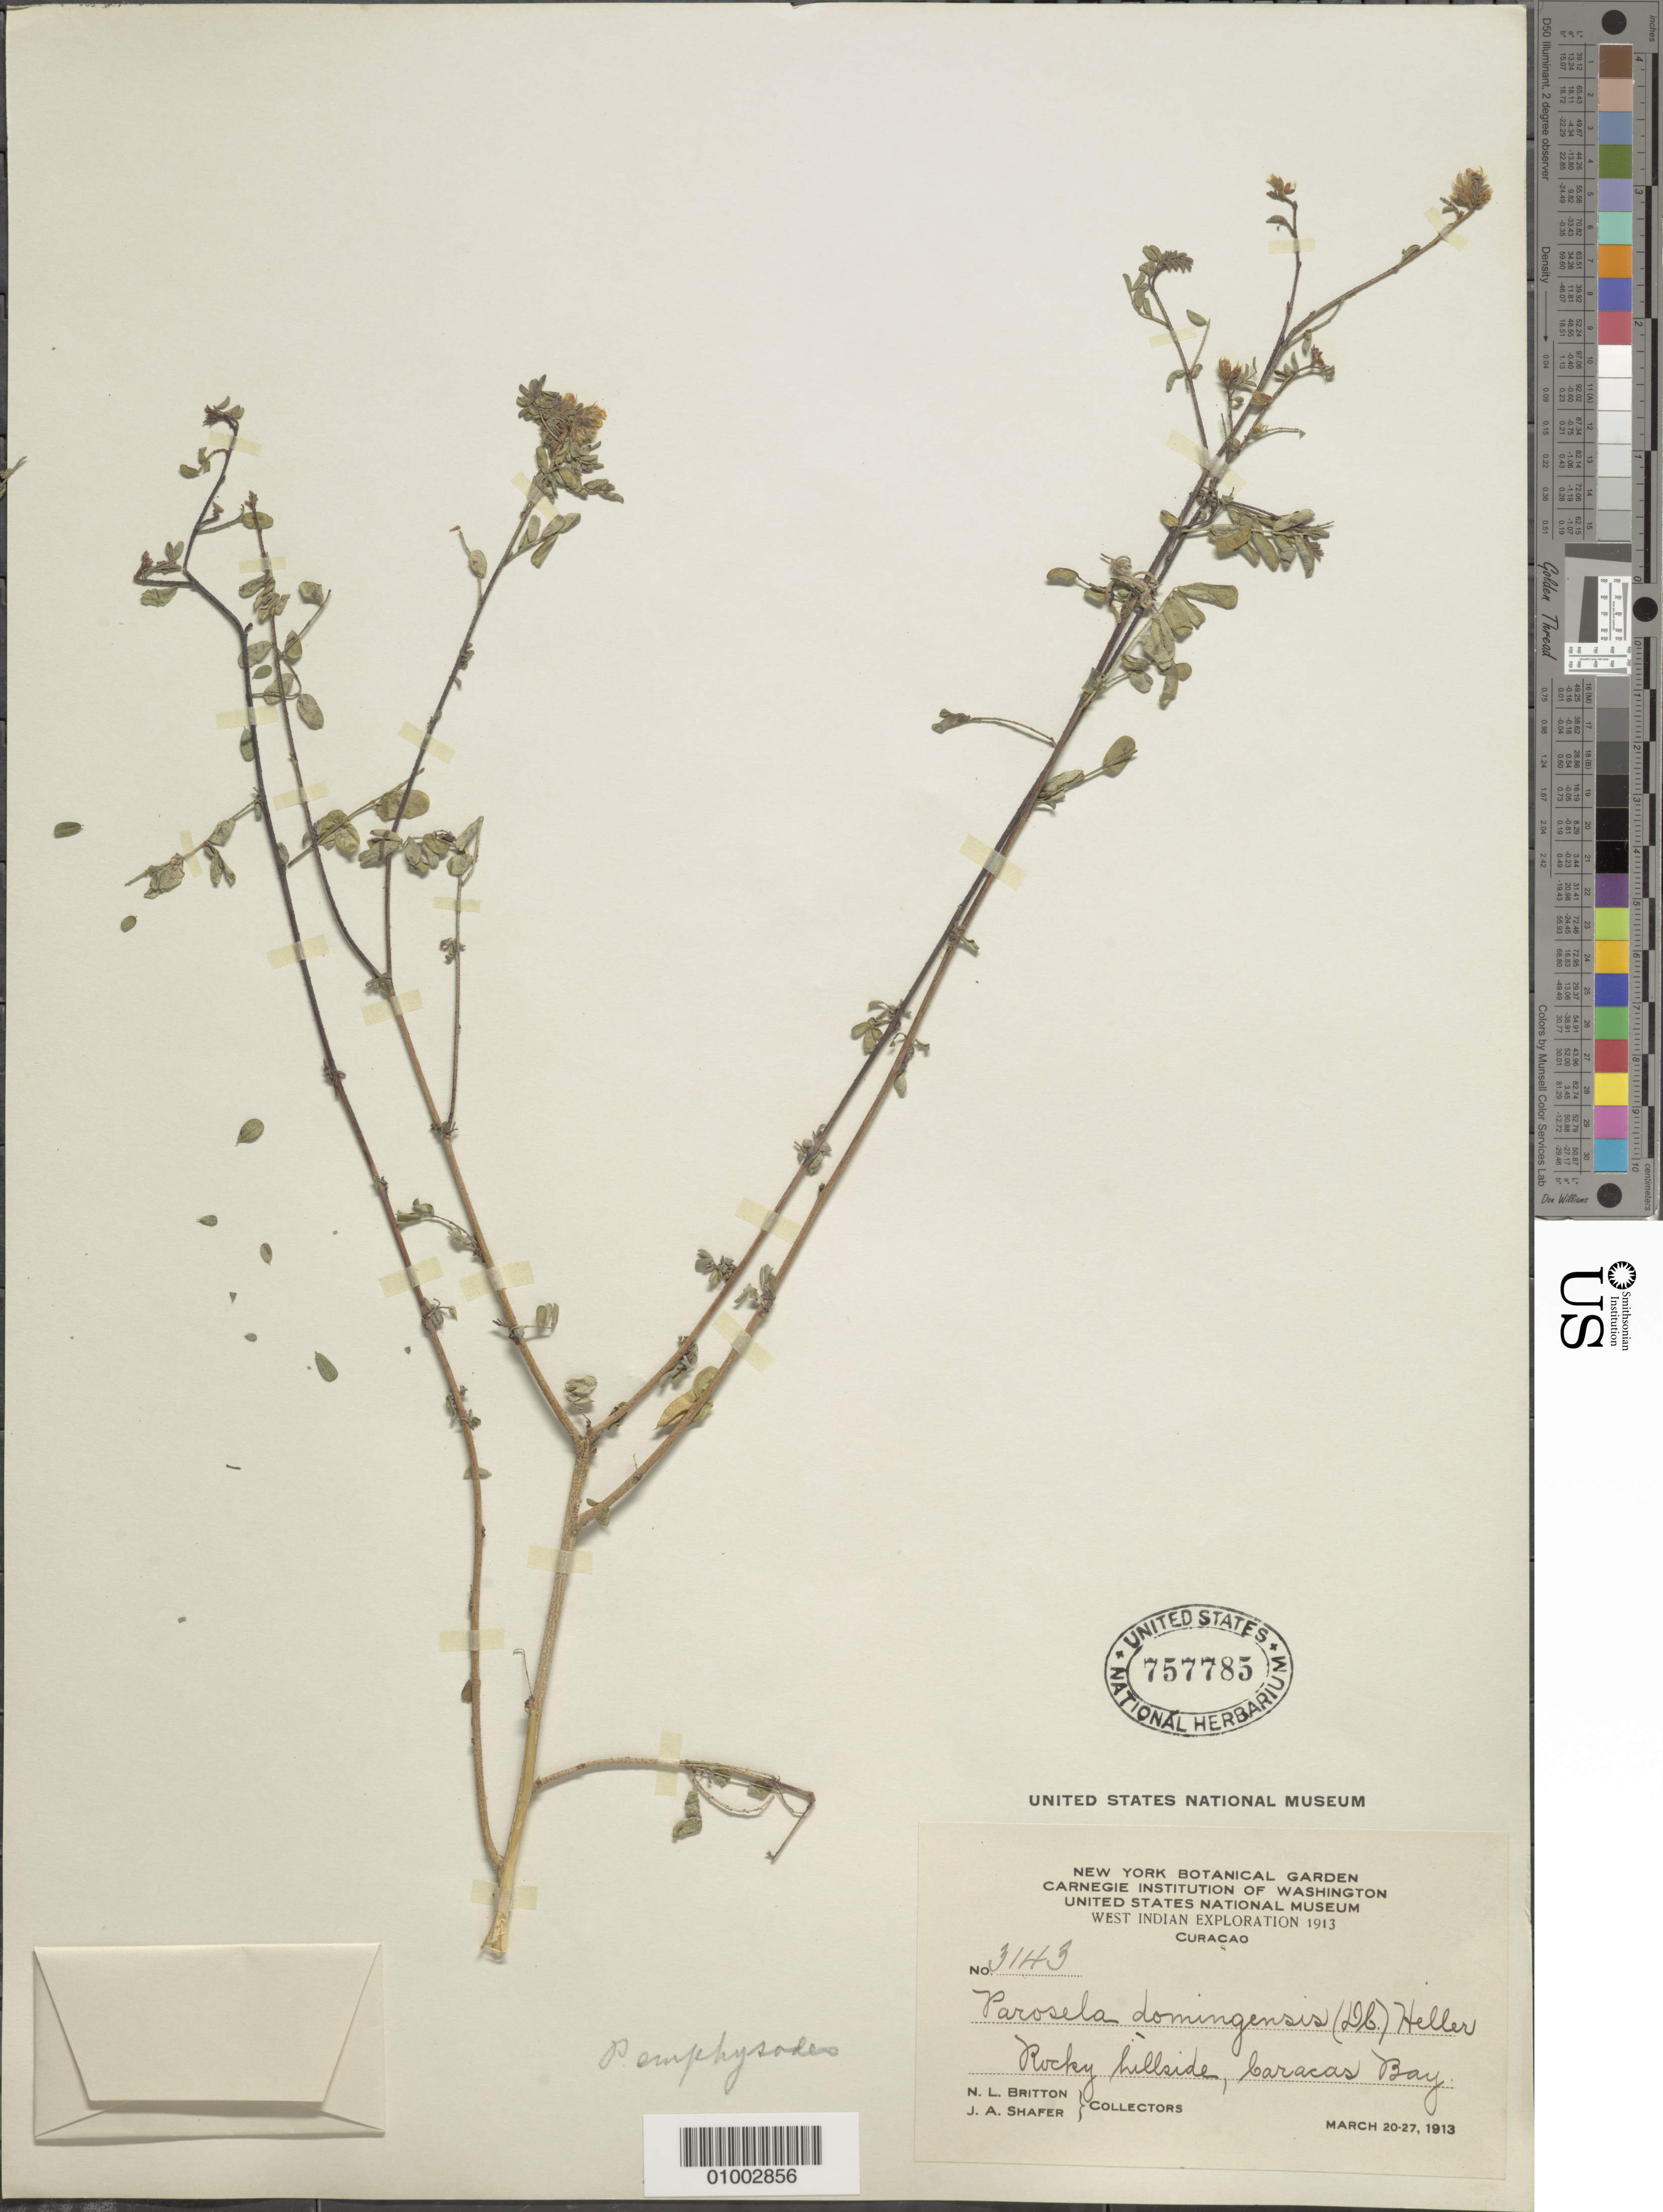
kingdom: Plantae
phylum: Tracheophyta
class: Magnoliopsida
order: Fabales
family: Fabaceae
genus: Dalea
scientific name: Dalea carthagenensis var. carthagenensis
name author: (Jacq.) J.F. Macbr.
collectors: N. Britton & J. A. Shafer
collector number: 3143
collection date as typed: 20 Mar 1913 to 27 Mar 1913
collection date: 1913-03-20/1913-03-27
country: Curaçao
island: Curaçao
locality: Rocky hillside, Caracas Bay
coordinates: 0 N, 0 E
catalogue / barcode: US 757785